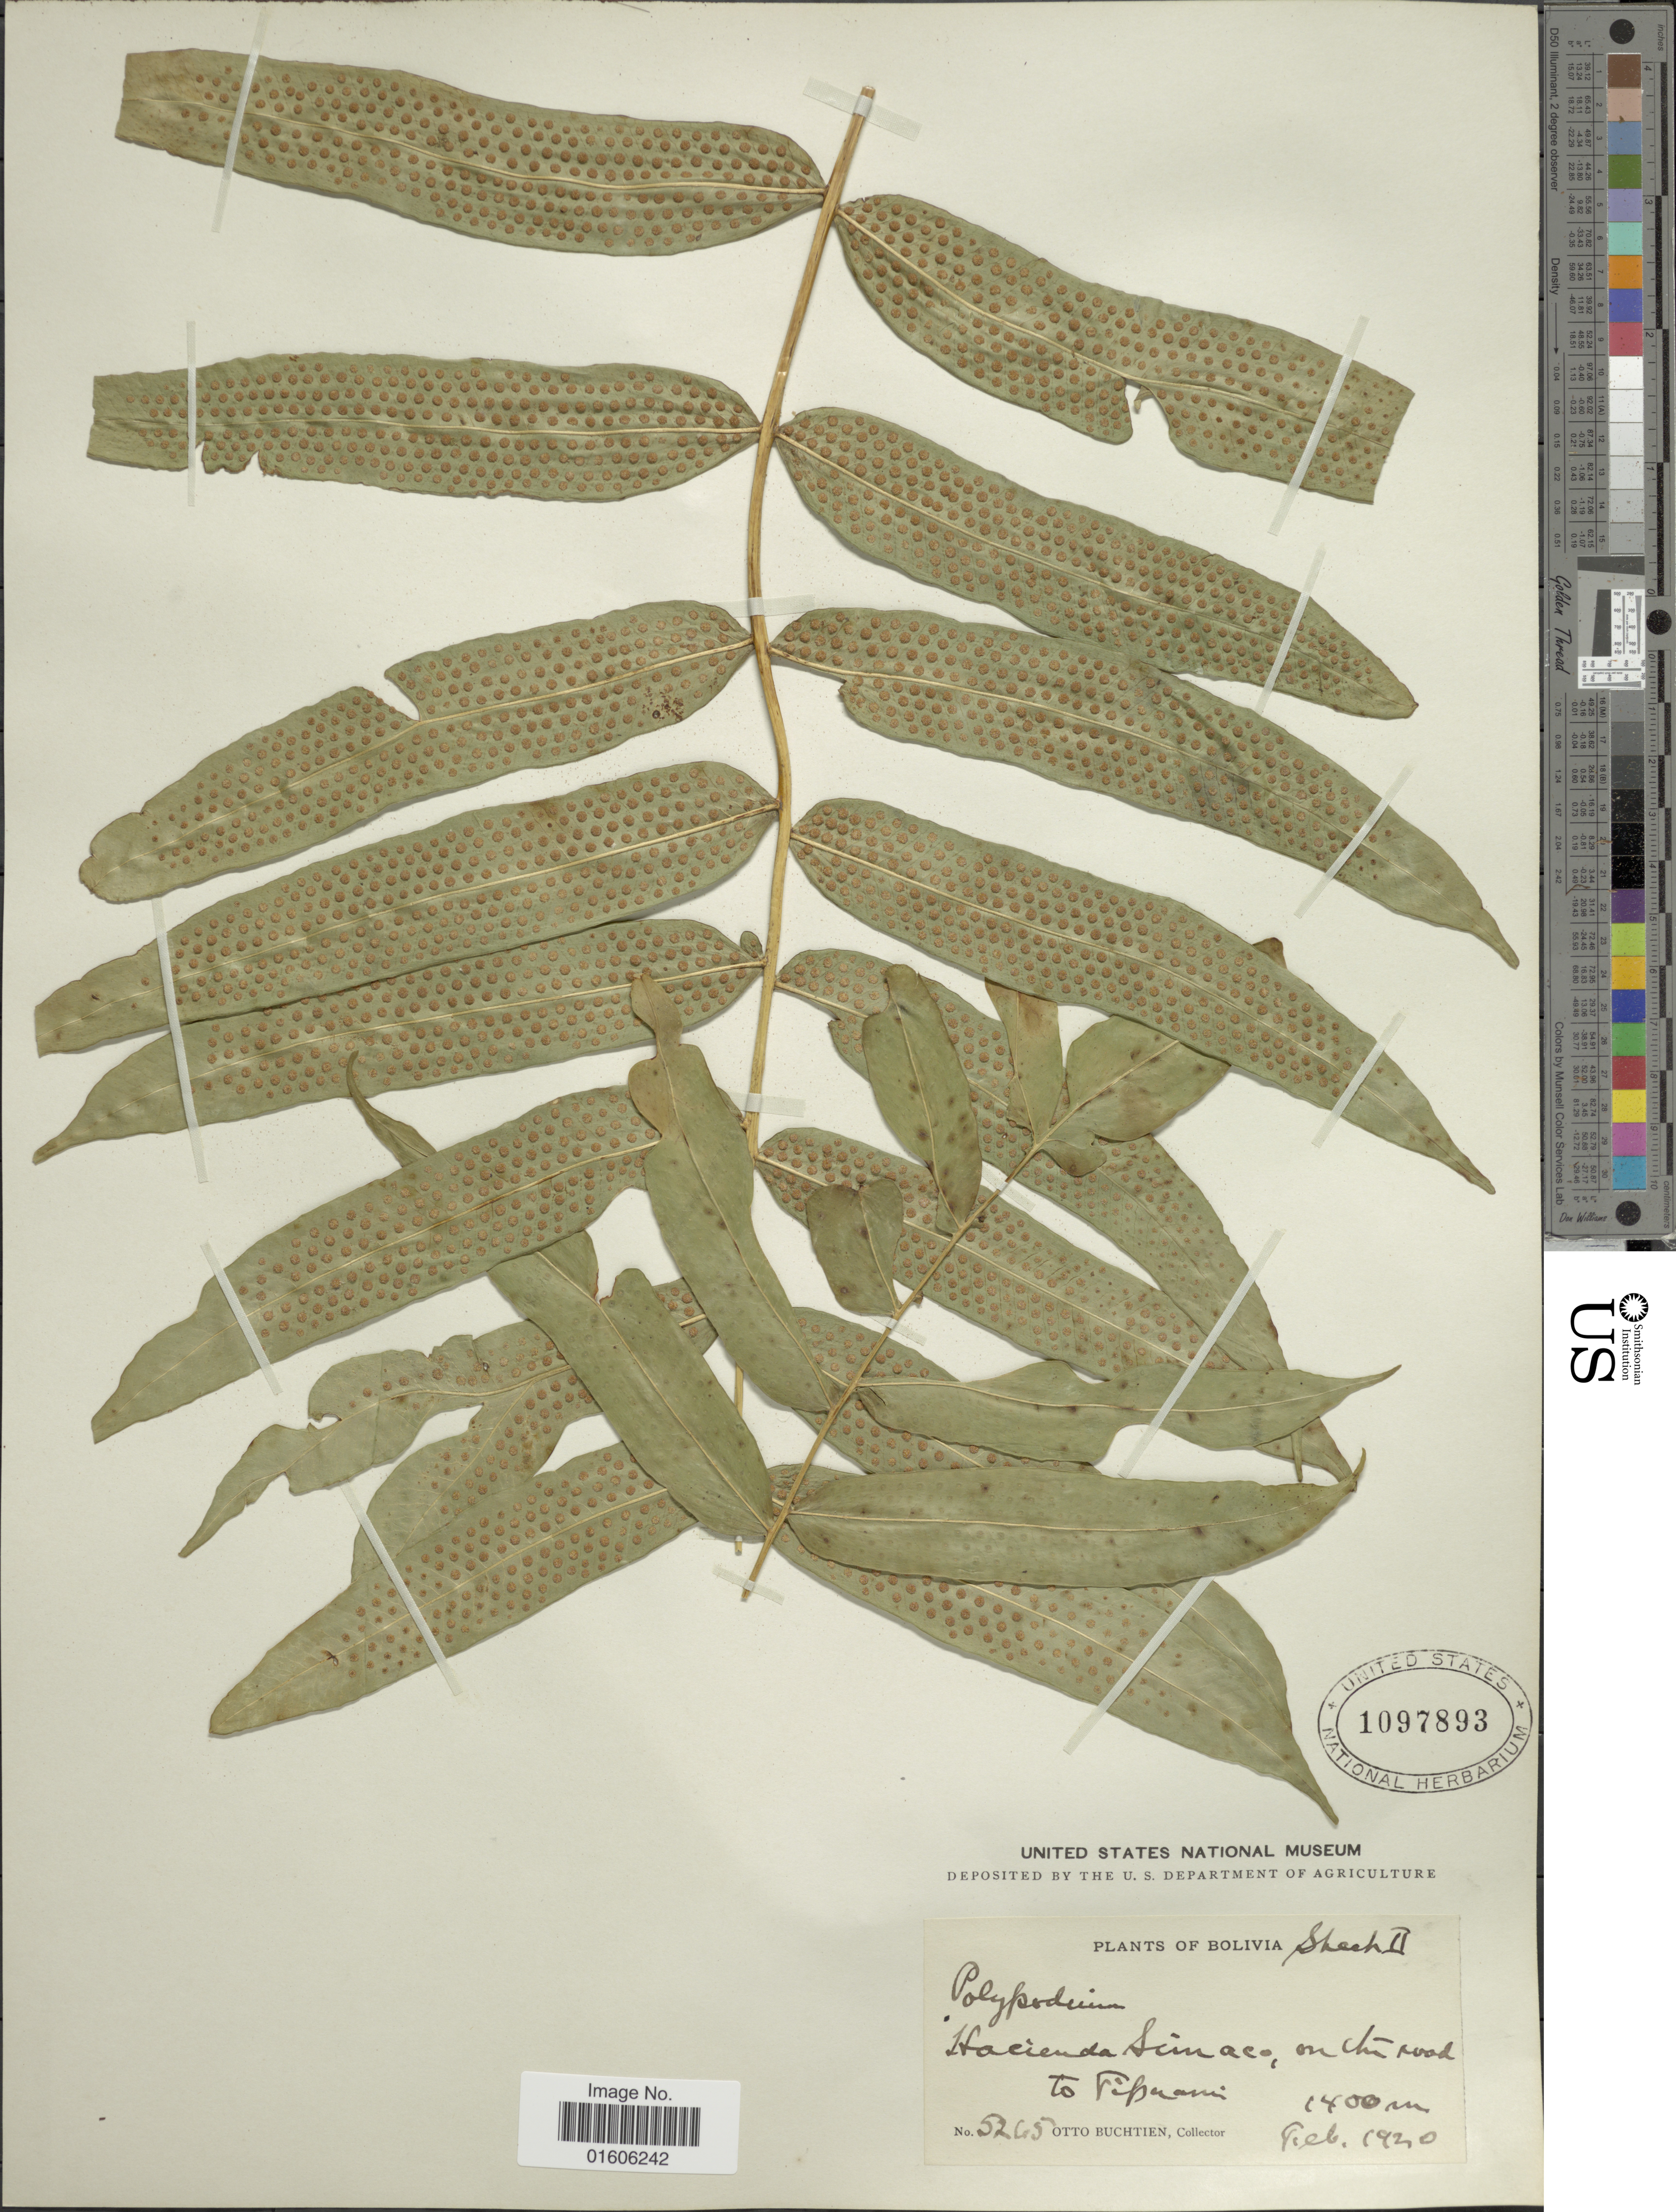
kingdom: Plantae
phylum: Tracheophyta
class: Polypodiopsida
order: Polypodiales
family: Polypodiaceae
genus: Serpocaulon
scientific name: Serpocaulon fraxinifolium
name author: (Jacq.) A.R. Sm.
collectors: O. Buchtien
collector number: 5265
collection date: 1920-02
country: Bolivia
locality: Hacienda Simaco, on road to Tipuani.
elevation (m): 1400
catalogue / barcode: US 1097893